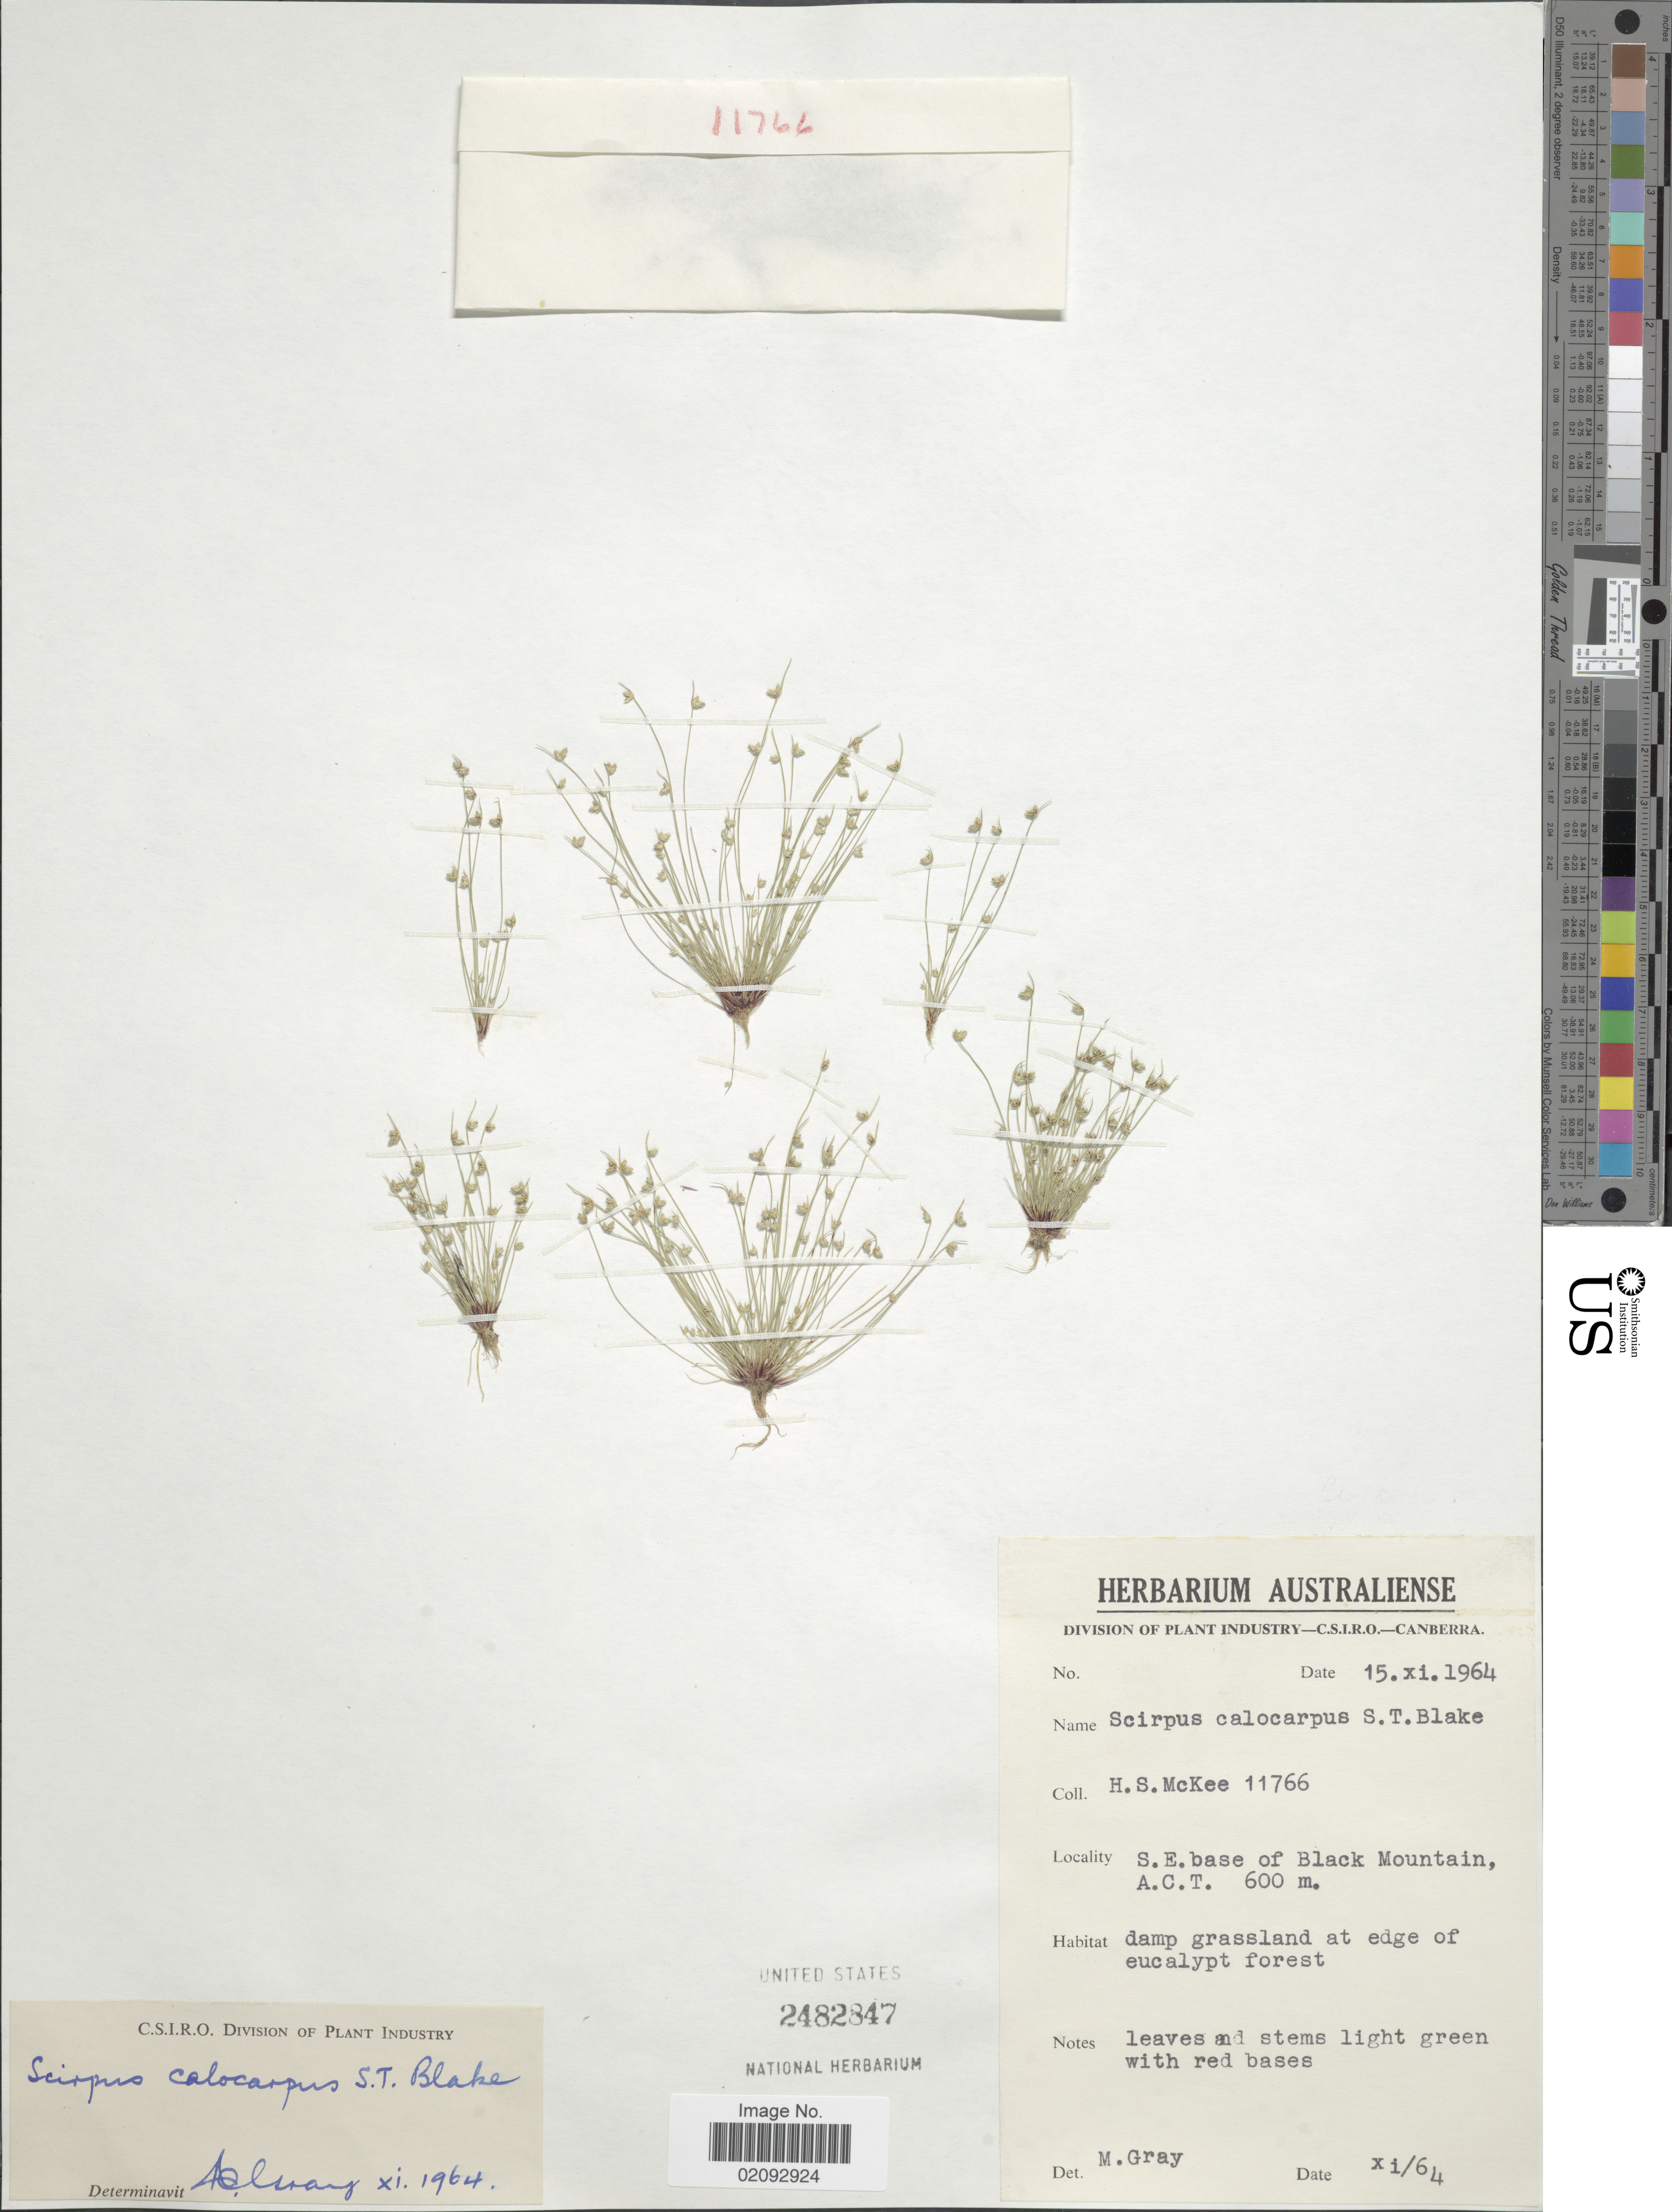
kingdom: Plantae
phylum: Tracheophyta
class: Liliopsida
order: Poales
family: Cyperaceae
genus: Isolepis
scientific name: Isolepis multicaulis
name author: Schltdl.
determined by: Strong, Mark T., (BOT), Smithsonian Institution - National Museum of Natural History (UNITED STATES)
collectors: H. S. McKee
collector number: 11766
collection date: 1964-11-15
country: Australia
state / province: Queensland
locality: S.E. base of Black Mountain, A.C.T.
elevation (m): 600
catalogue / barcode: US 2482847